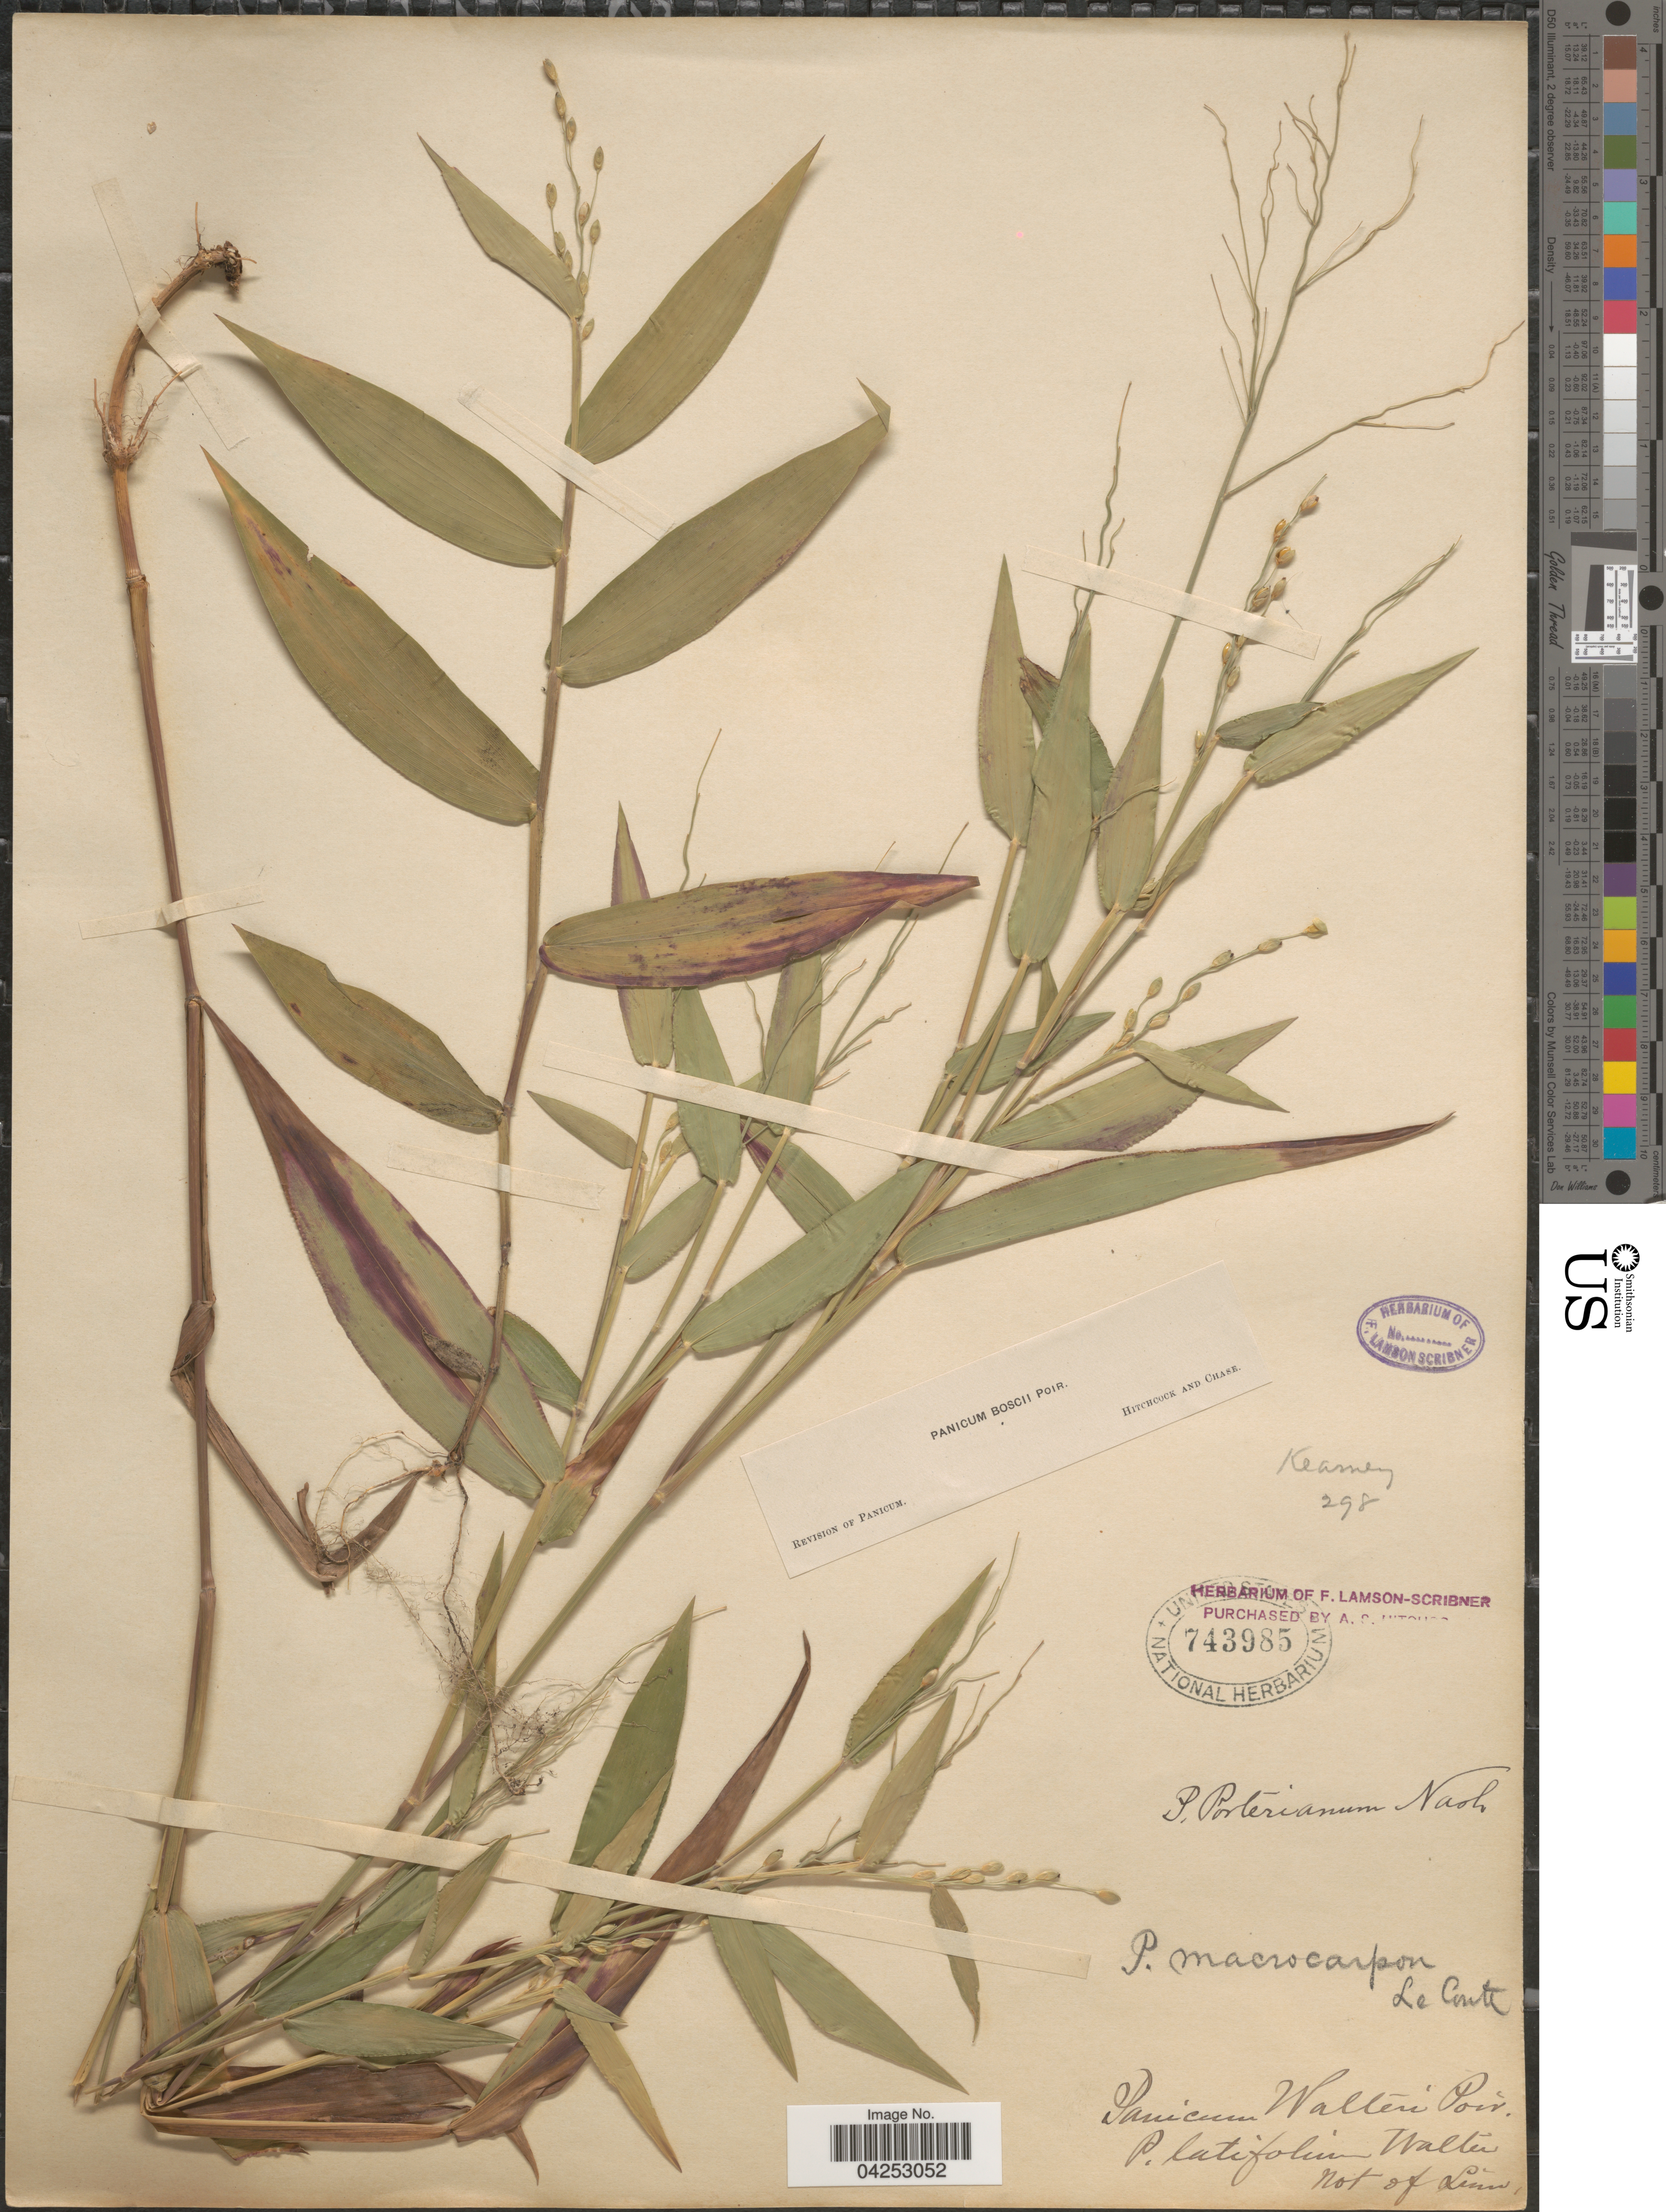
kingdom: Plantae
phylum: Tracheophyta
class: Liliopsida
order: Poales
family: Poaceae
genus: Dichanthelium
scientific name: Dichanthelium boscii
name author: (Poir.) Gould & C.A. Clark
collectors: Kearney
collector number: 298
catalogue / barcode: US 743985